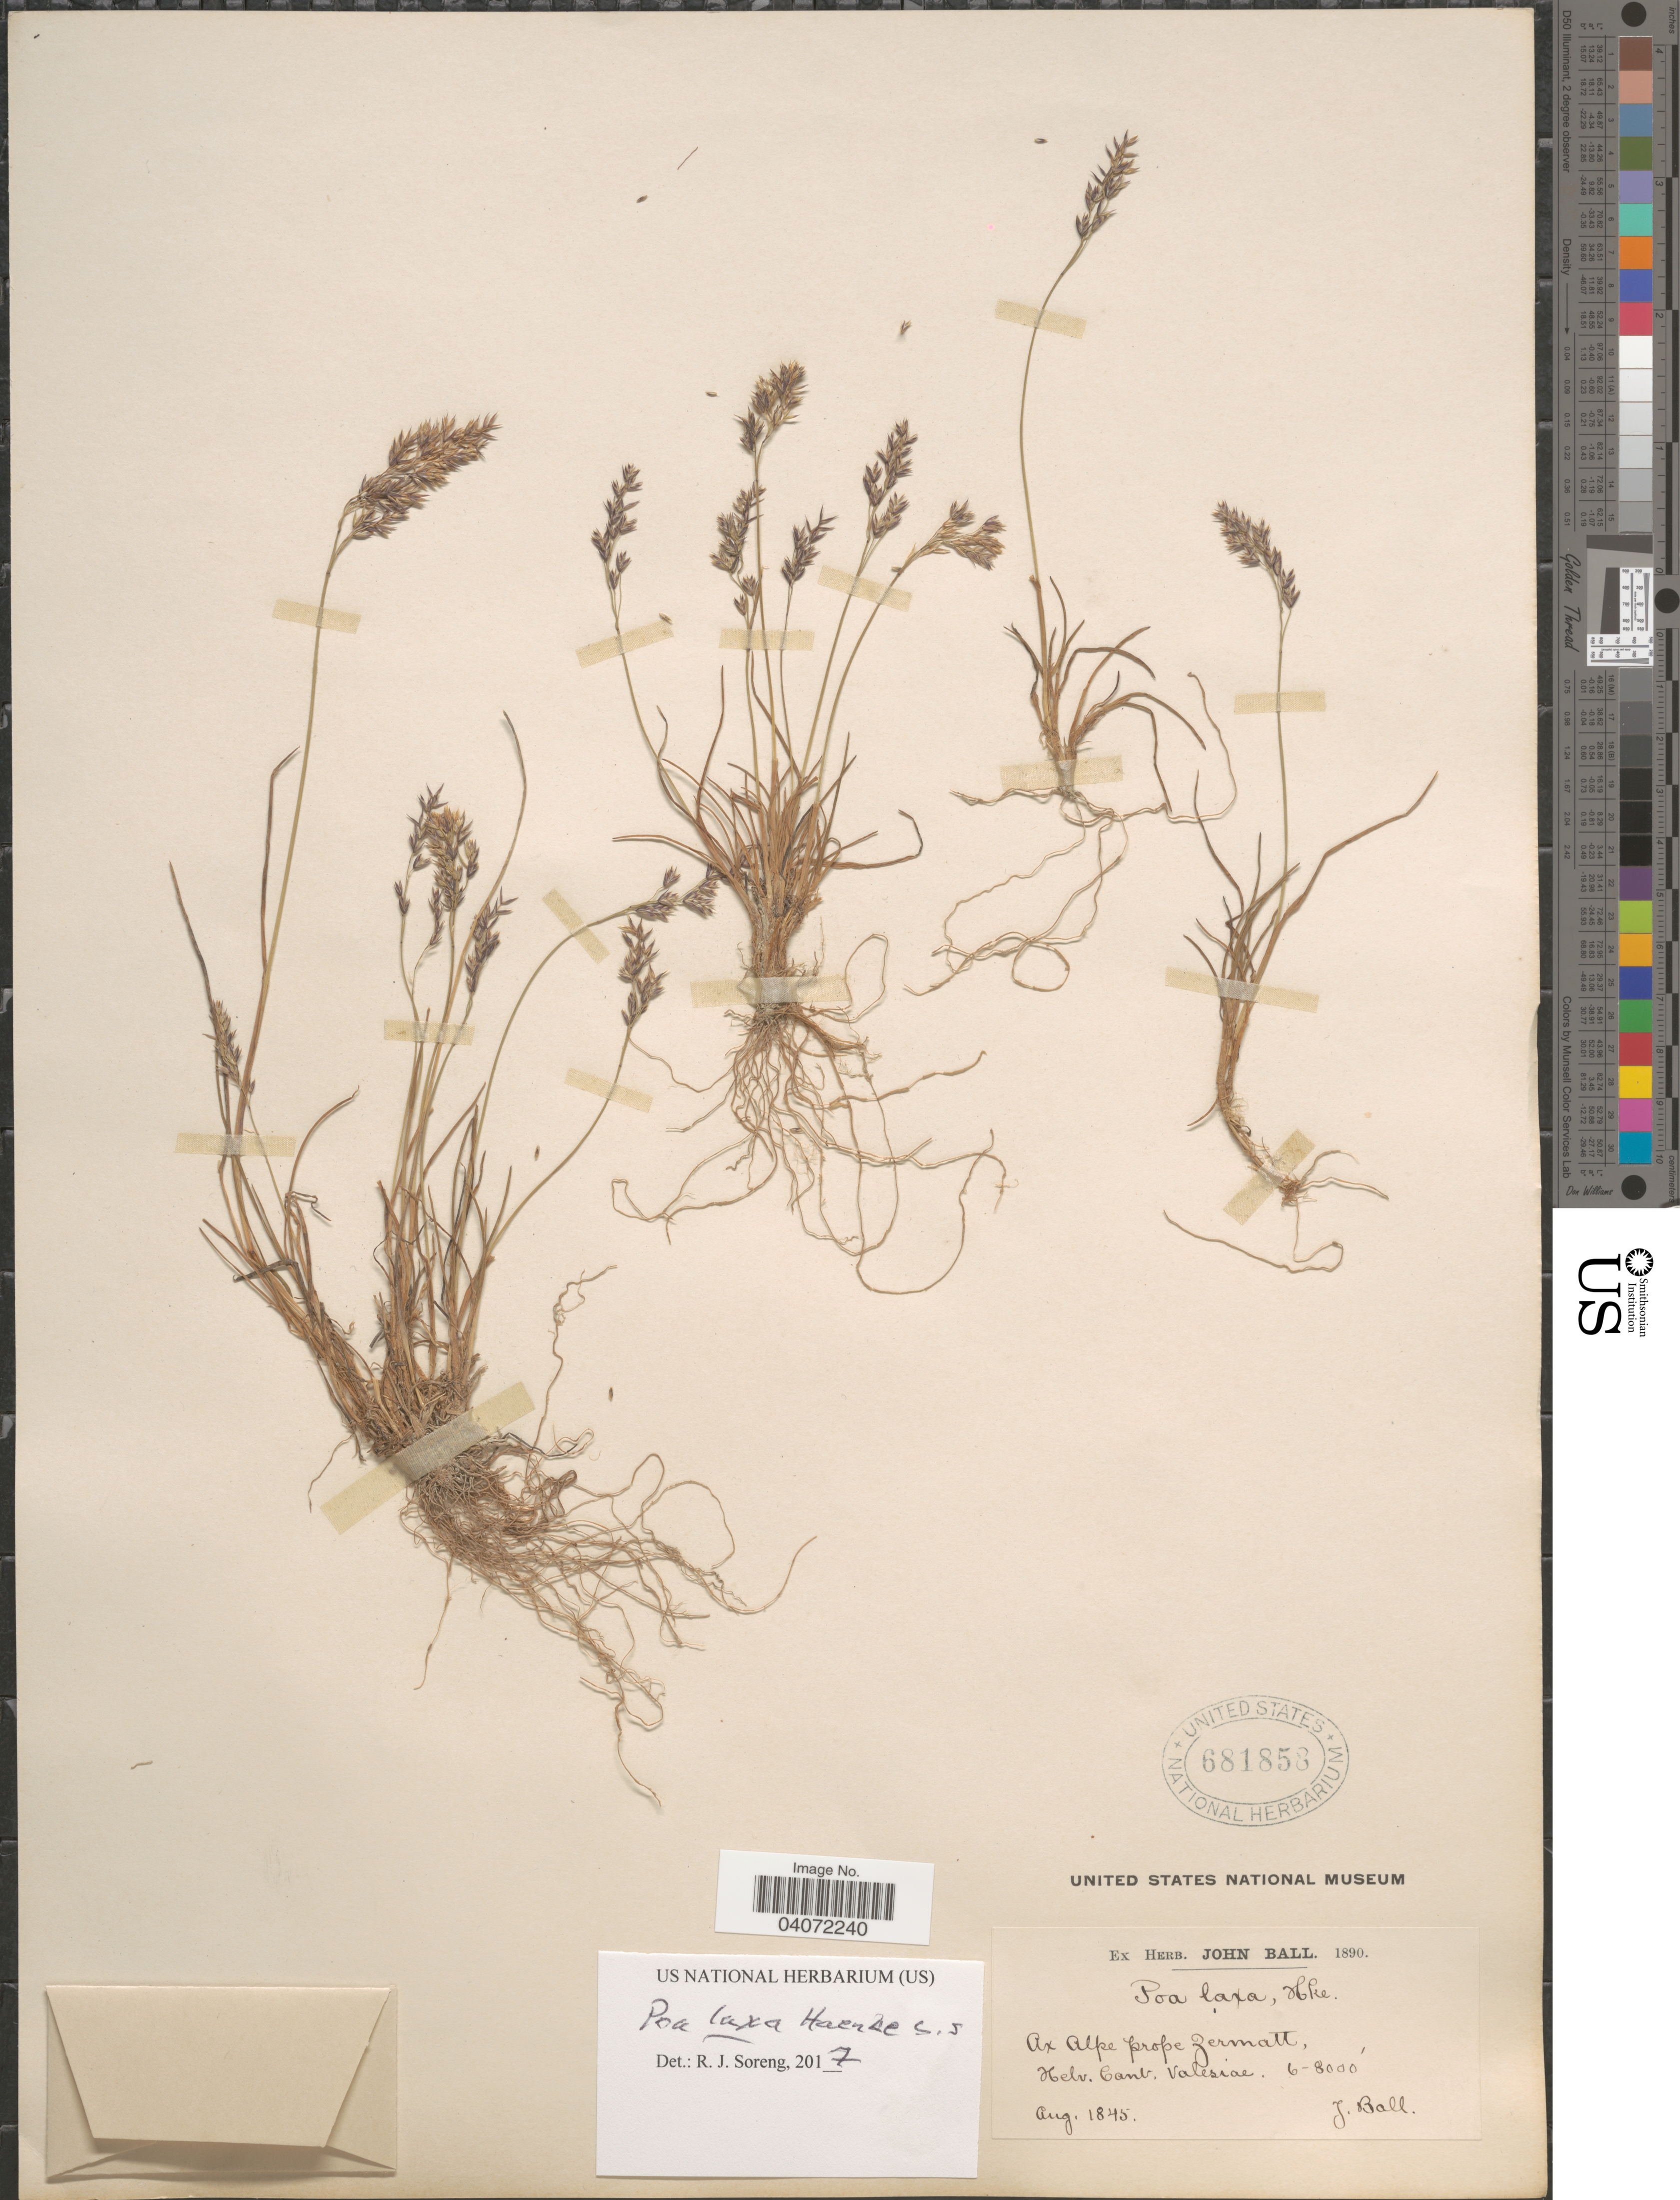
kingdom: Plantae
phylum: Tracheophyta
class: Liliopsida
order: Poales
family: Poaceae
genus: Poa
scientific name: Poa laxa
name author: Haenke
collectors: J. Ball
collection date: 1845-08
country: Switzerland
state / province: Valais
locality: Ax Alpe prope Zermatt, Helv. Canb. Valesiae.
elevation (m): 1829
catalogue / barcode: US 681858